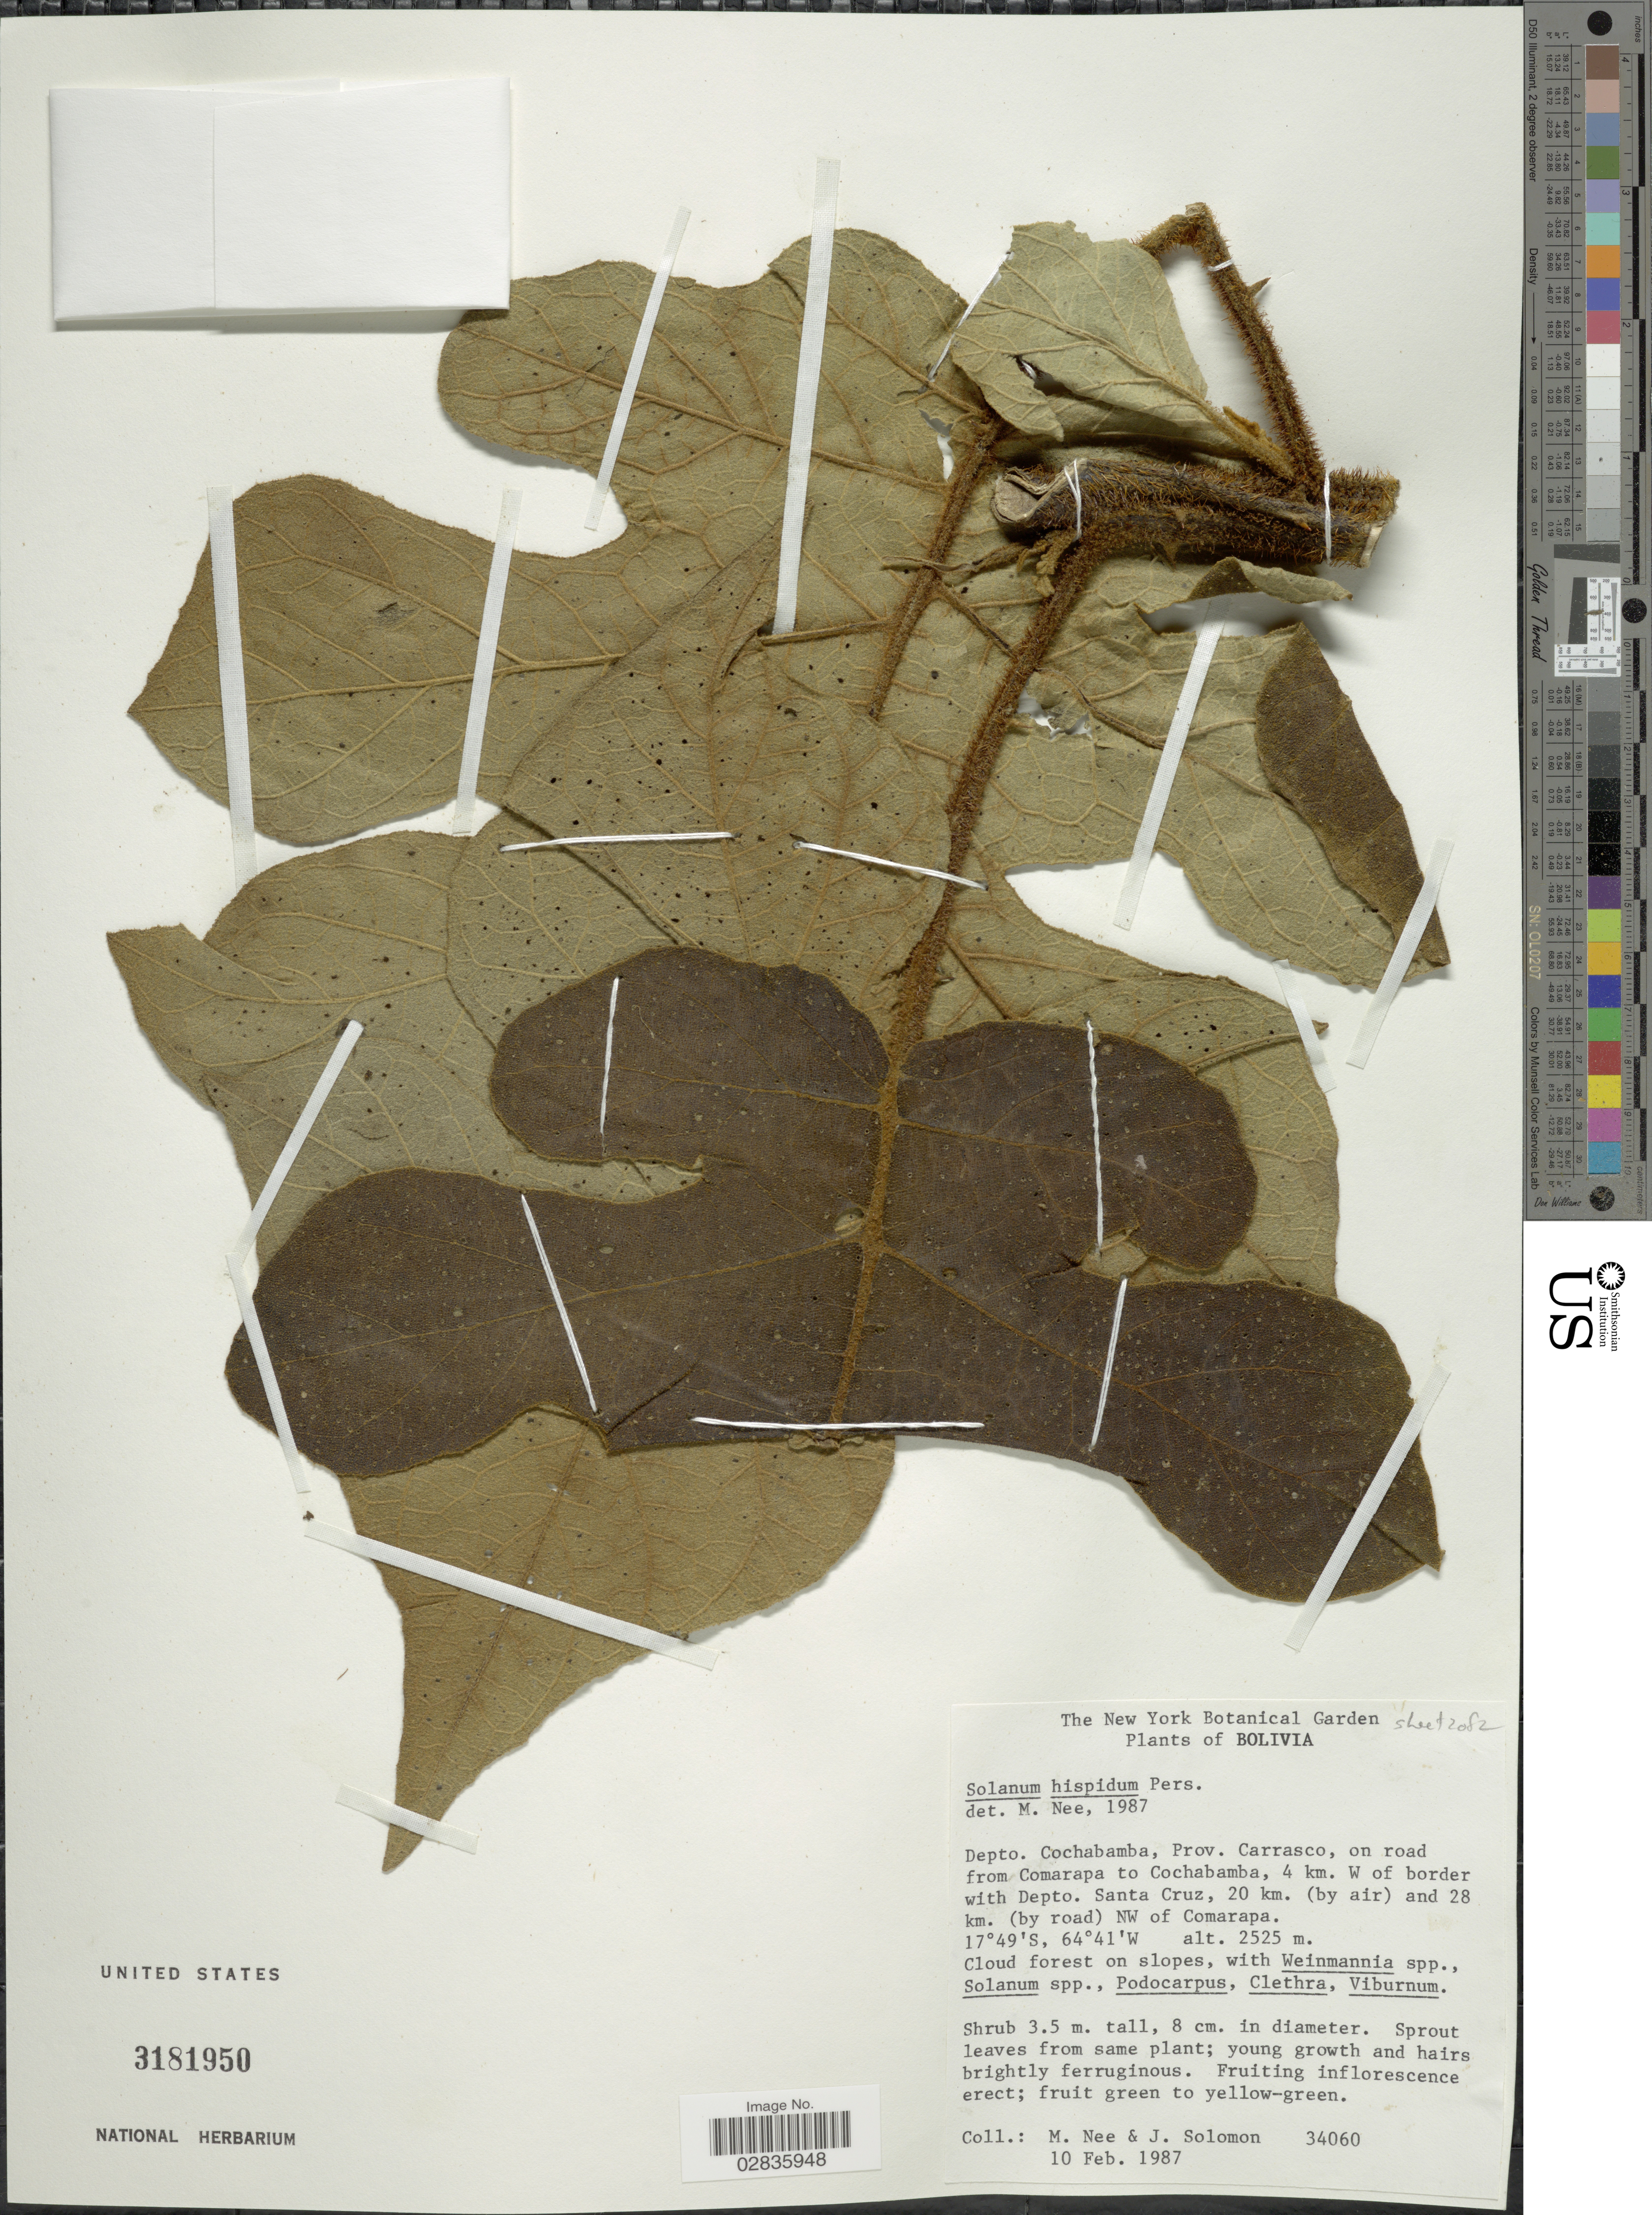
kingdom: Plantae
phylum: Tracheophyta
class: Magnoliopsida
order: Solanales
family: Solanaceae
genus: Solanum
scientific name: Solanum hispidum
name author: Pers.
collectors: M. Nee & J. Solomon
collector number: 34060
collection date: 1987-02-10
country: Bolivia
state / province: Cochabamba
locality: Depto. Cochabamba, Prov. Carrasco, on road from Comarampa to Cochabamba, 4 km. W of border with Depto. Santa Cruz, 20 km. (by air) and 28 km. (by road) NW of Comarapa.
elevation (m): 2525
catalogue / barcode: US 3181950